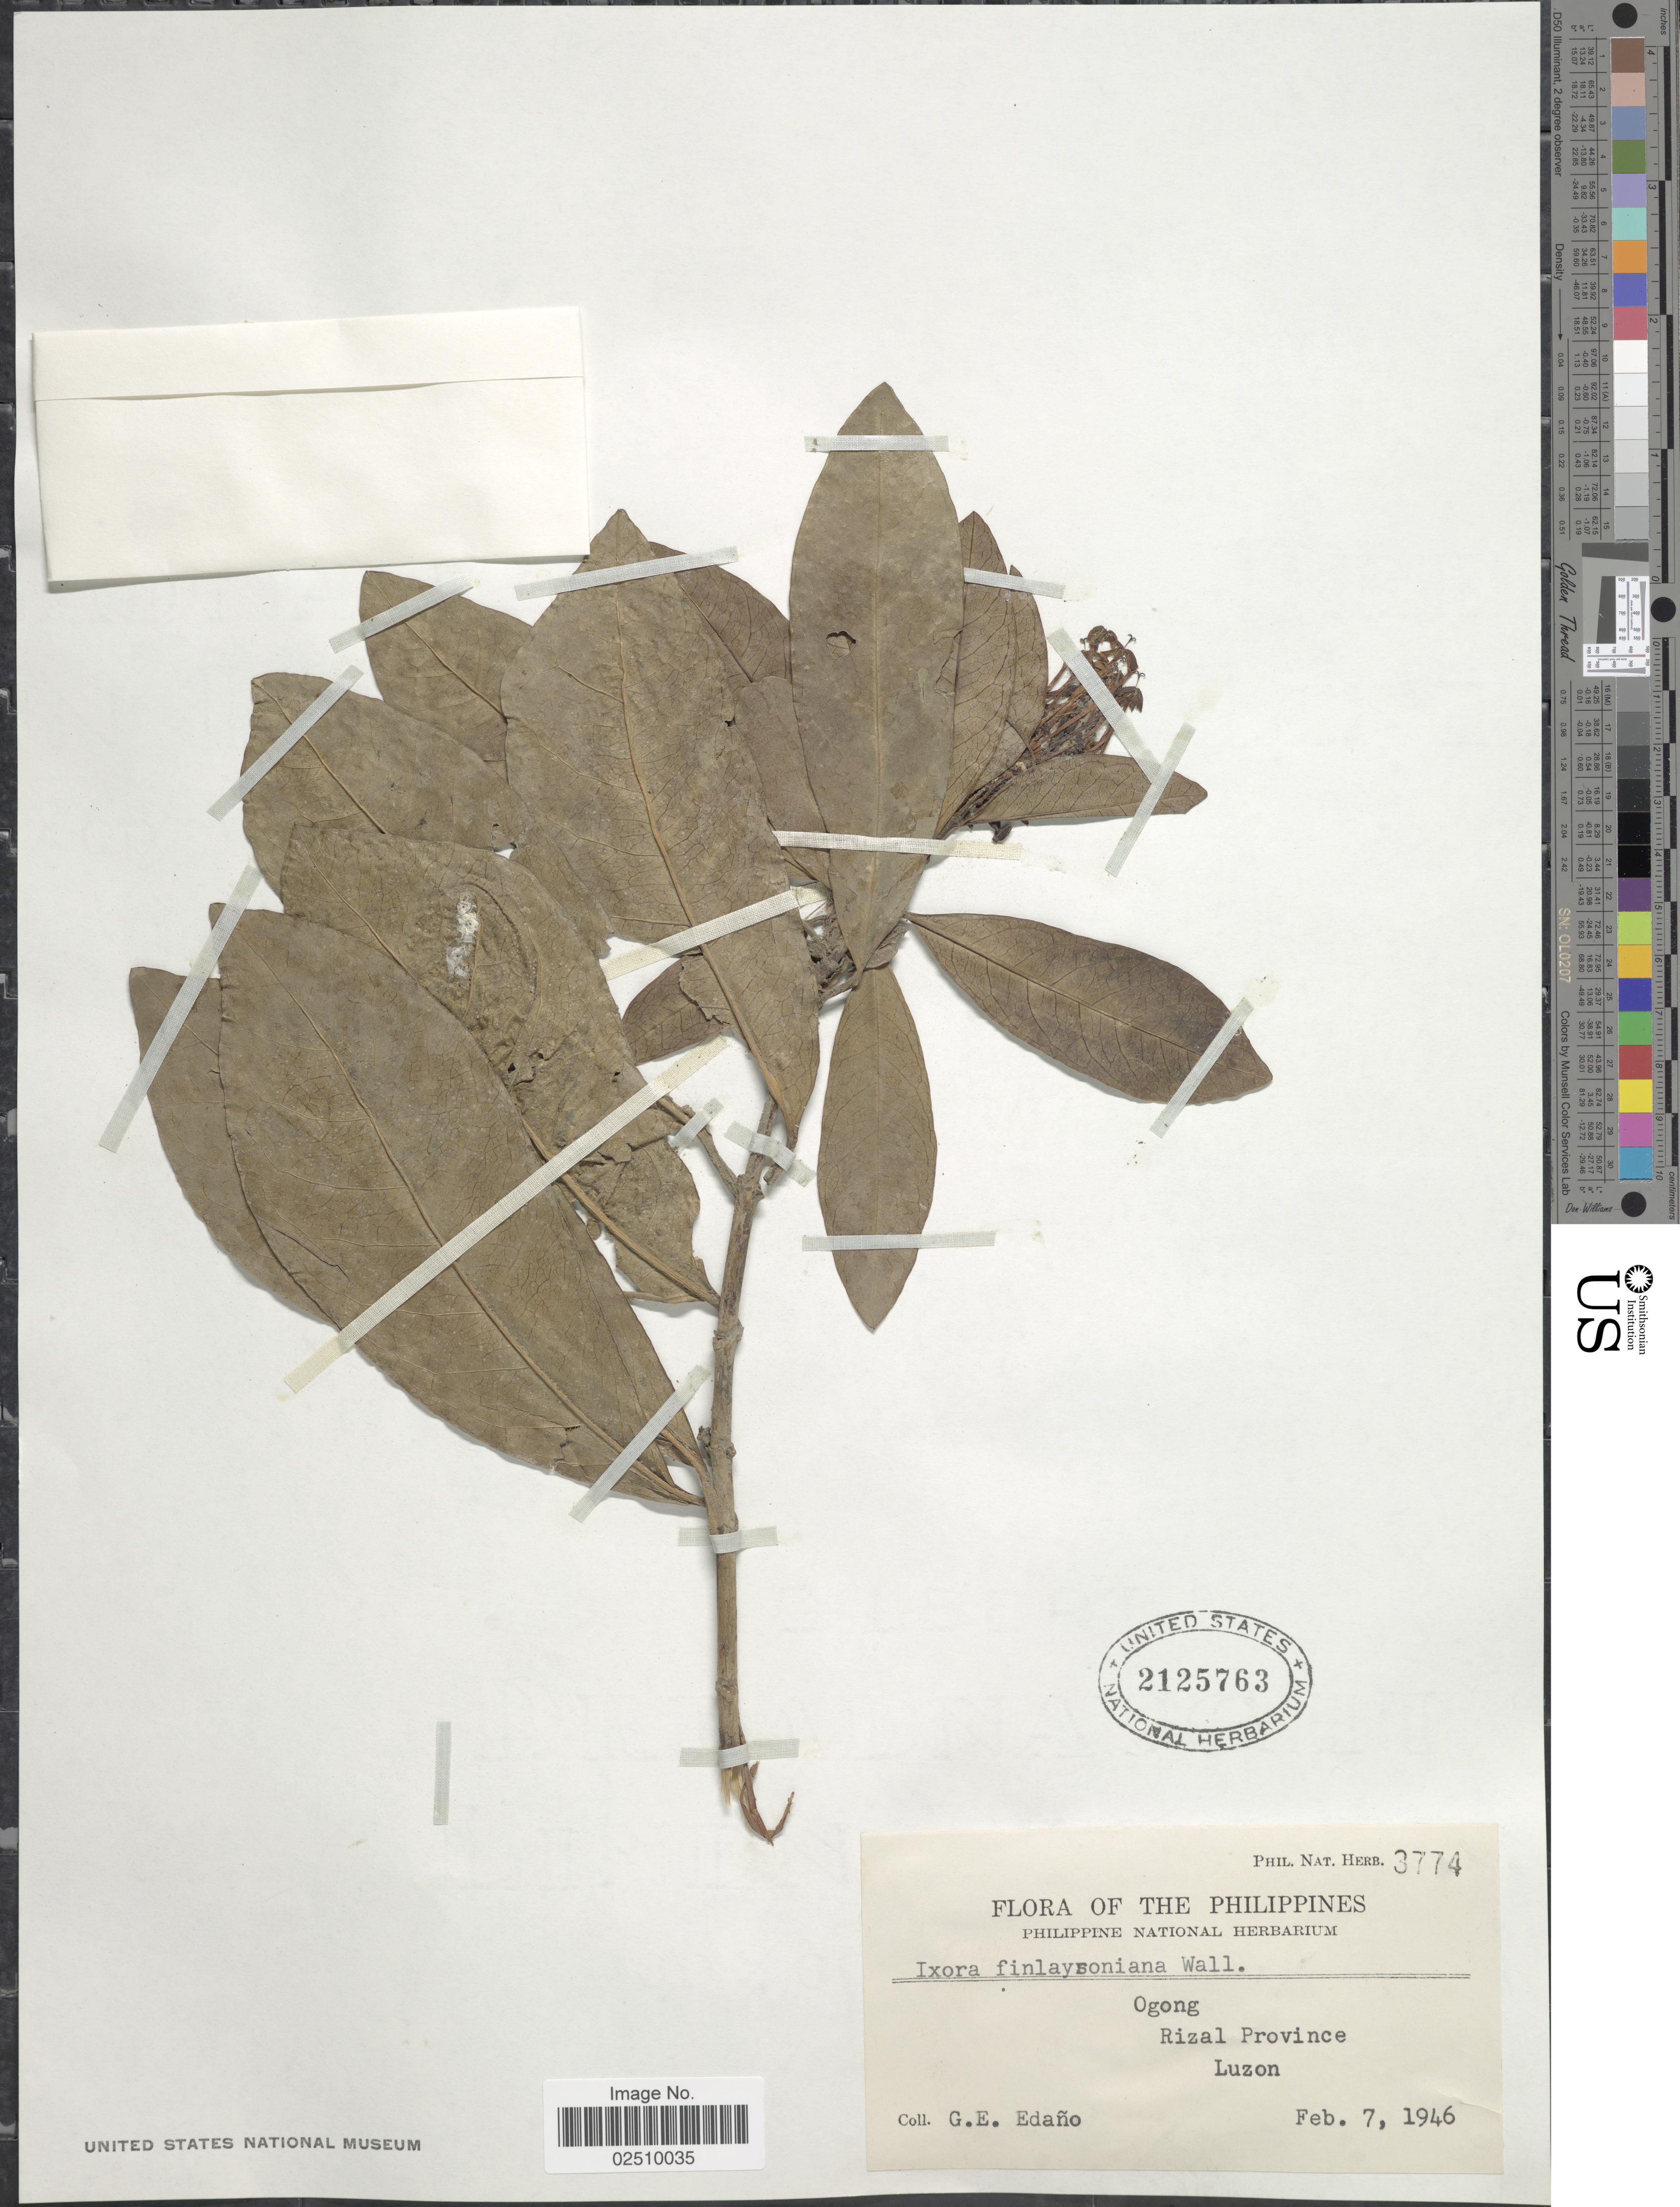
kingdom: Plantae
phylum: Tracheophyta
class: Magnoliopsida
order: Gentianales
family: Rubiaceae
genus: Ixora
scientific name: Ixora finlaysoniana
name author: Wall. ex G. Don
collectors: G. E. Edaño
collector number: Phil. Nat. Herb. 3774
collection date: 1946-02-07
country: Philippines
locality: Ogong, Rizal Province, Luzon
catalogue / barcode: US 2125763